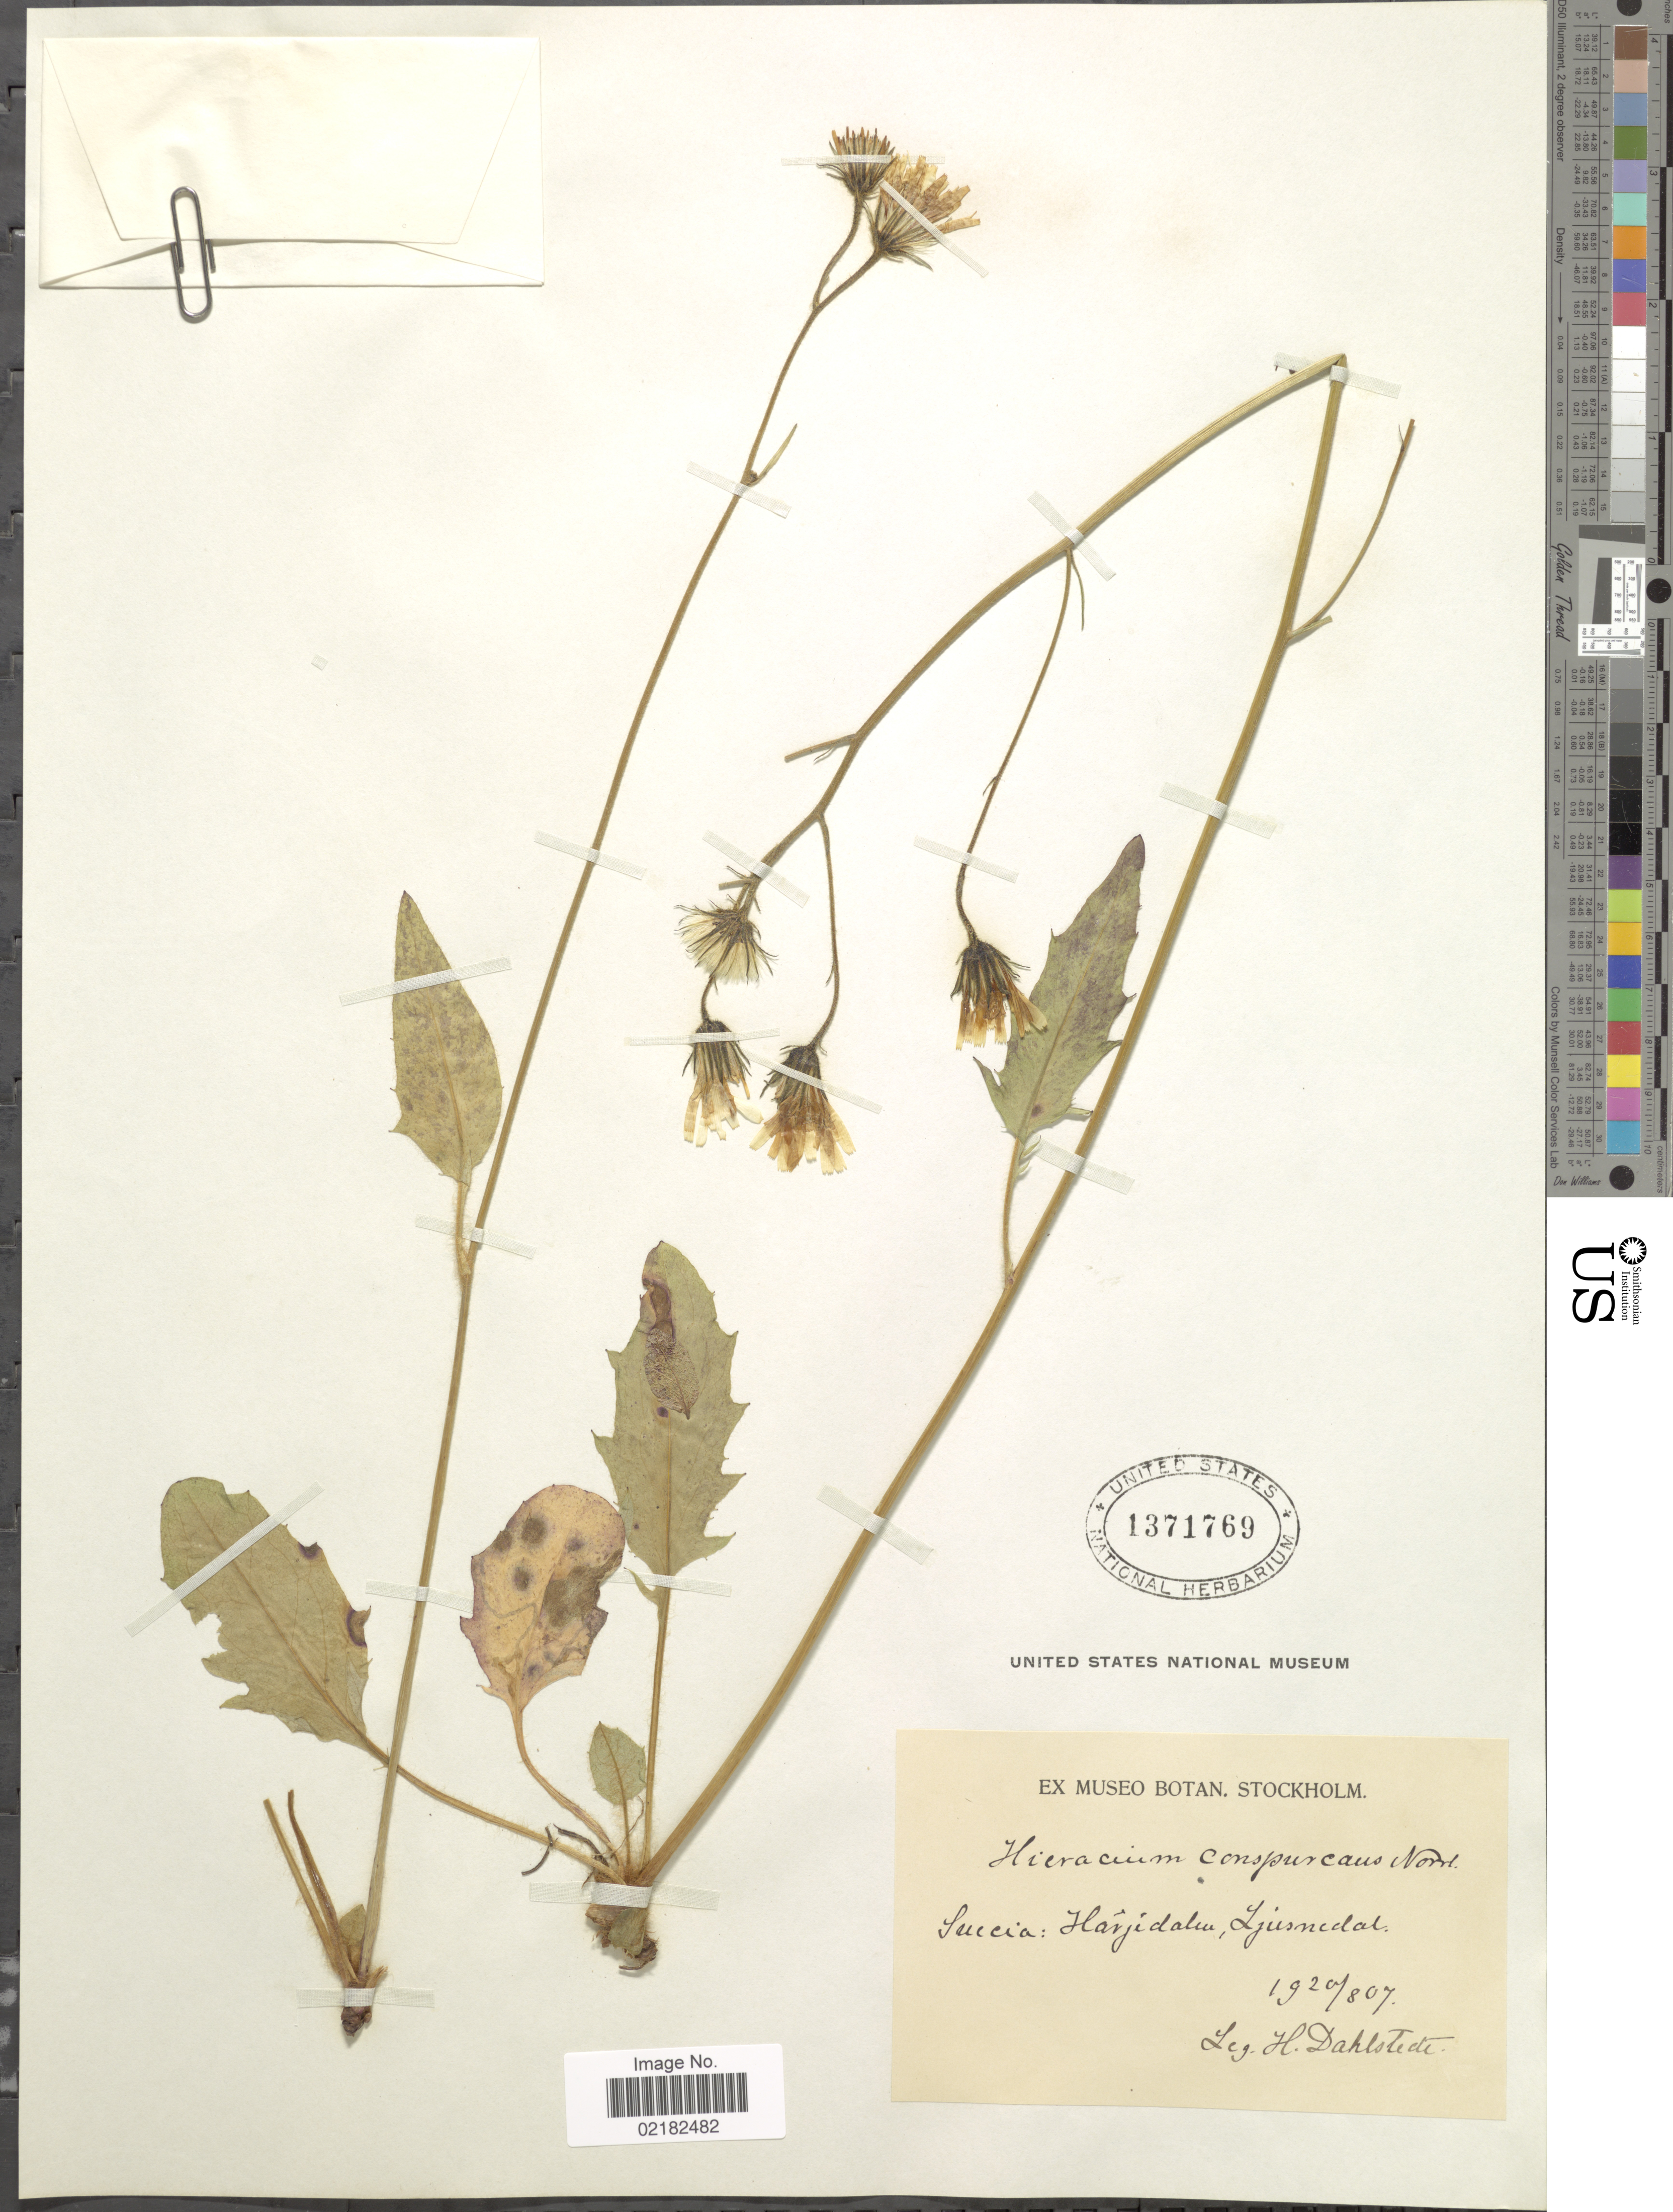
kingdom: Plantae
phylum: Tracheophyta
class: Magnoliopsida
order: Asterales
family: Asteraceae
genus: Hieracium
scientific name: Hieracium conspurcans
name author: Norrlin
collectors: H. G. Dahlstedt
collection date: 1907-08-20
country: Sweden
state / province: Jämtland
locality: Suecia, Harjedalen, Ljusnedal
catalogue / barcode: US 1371769